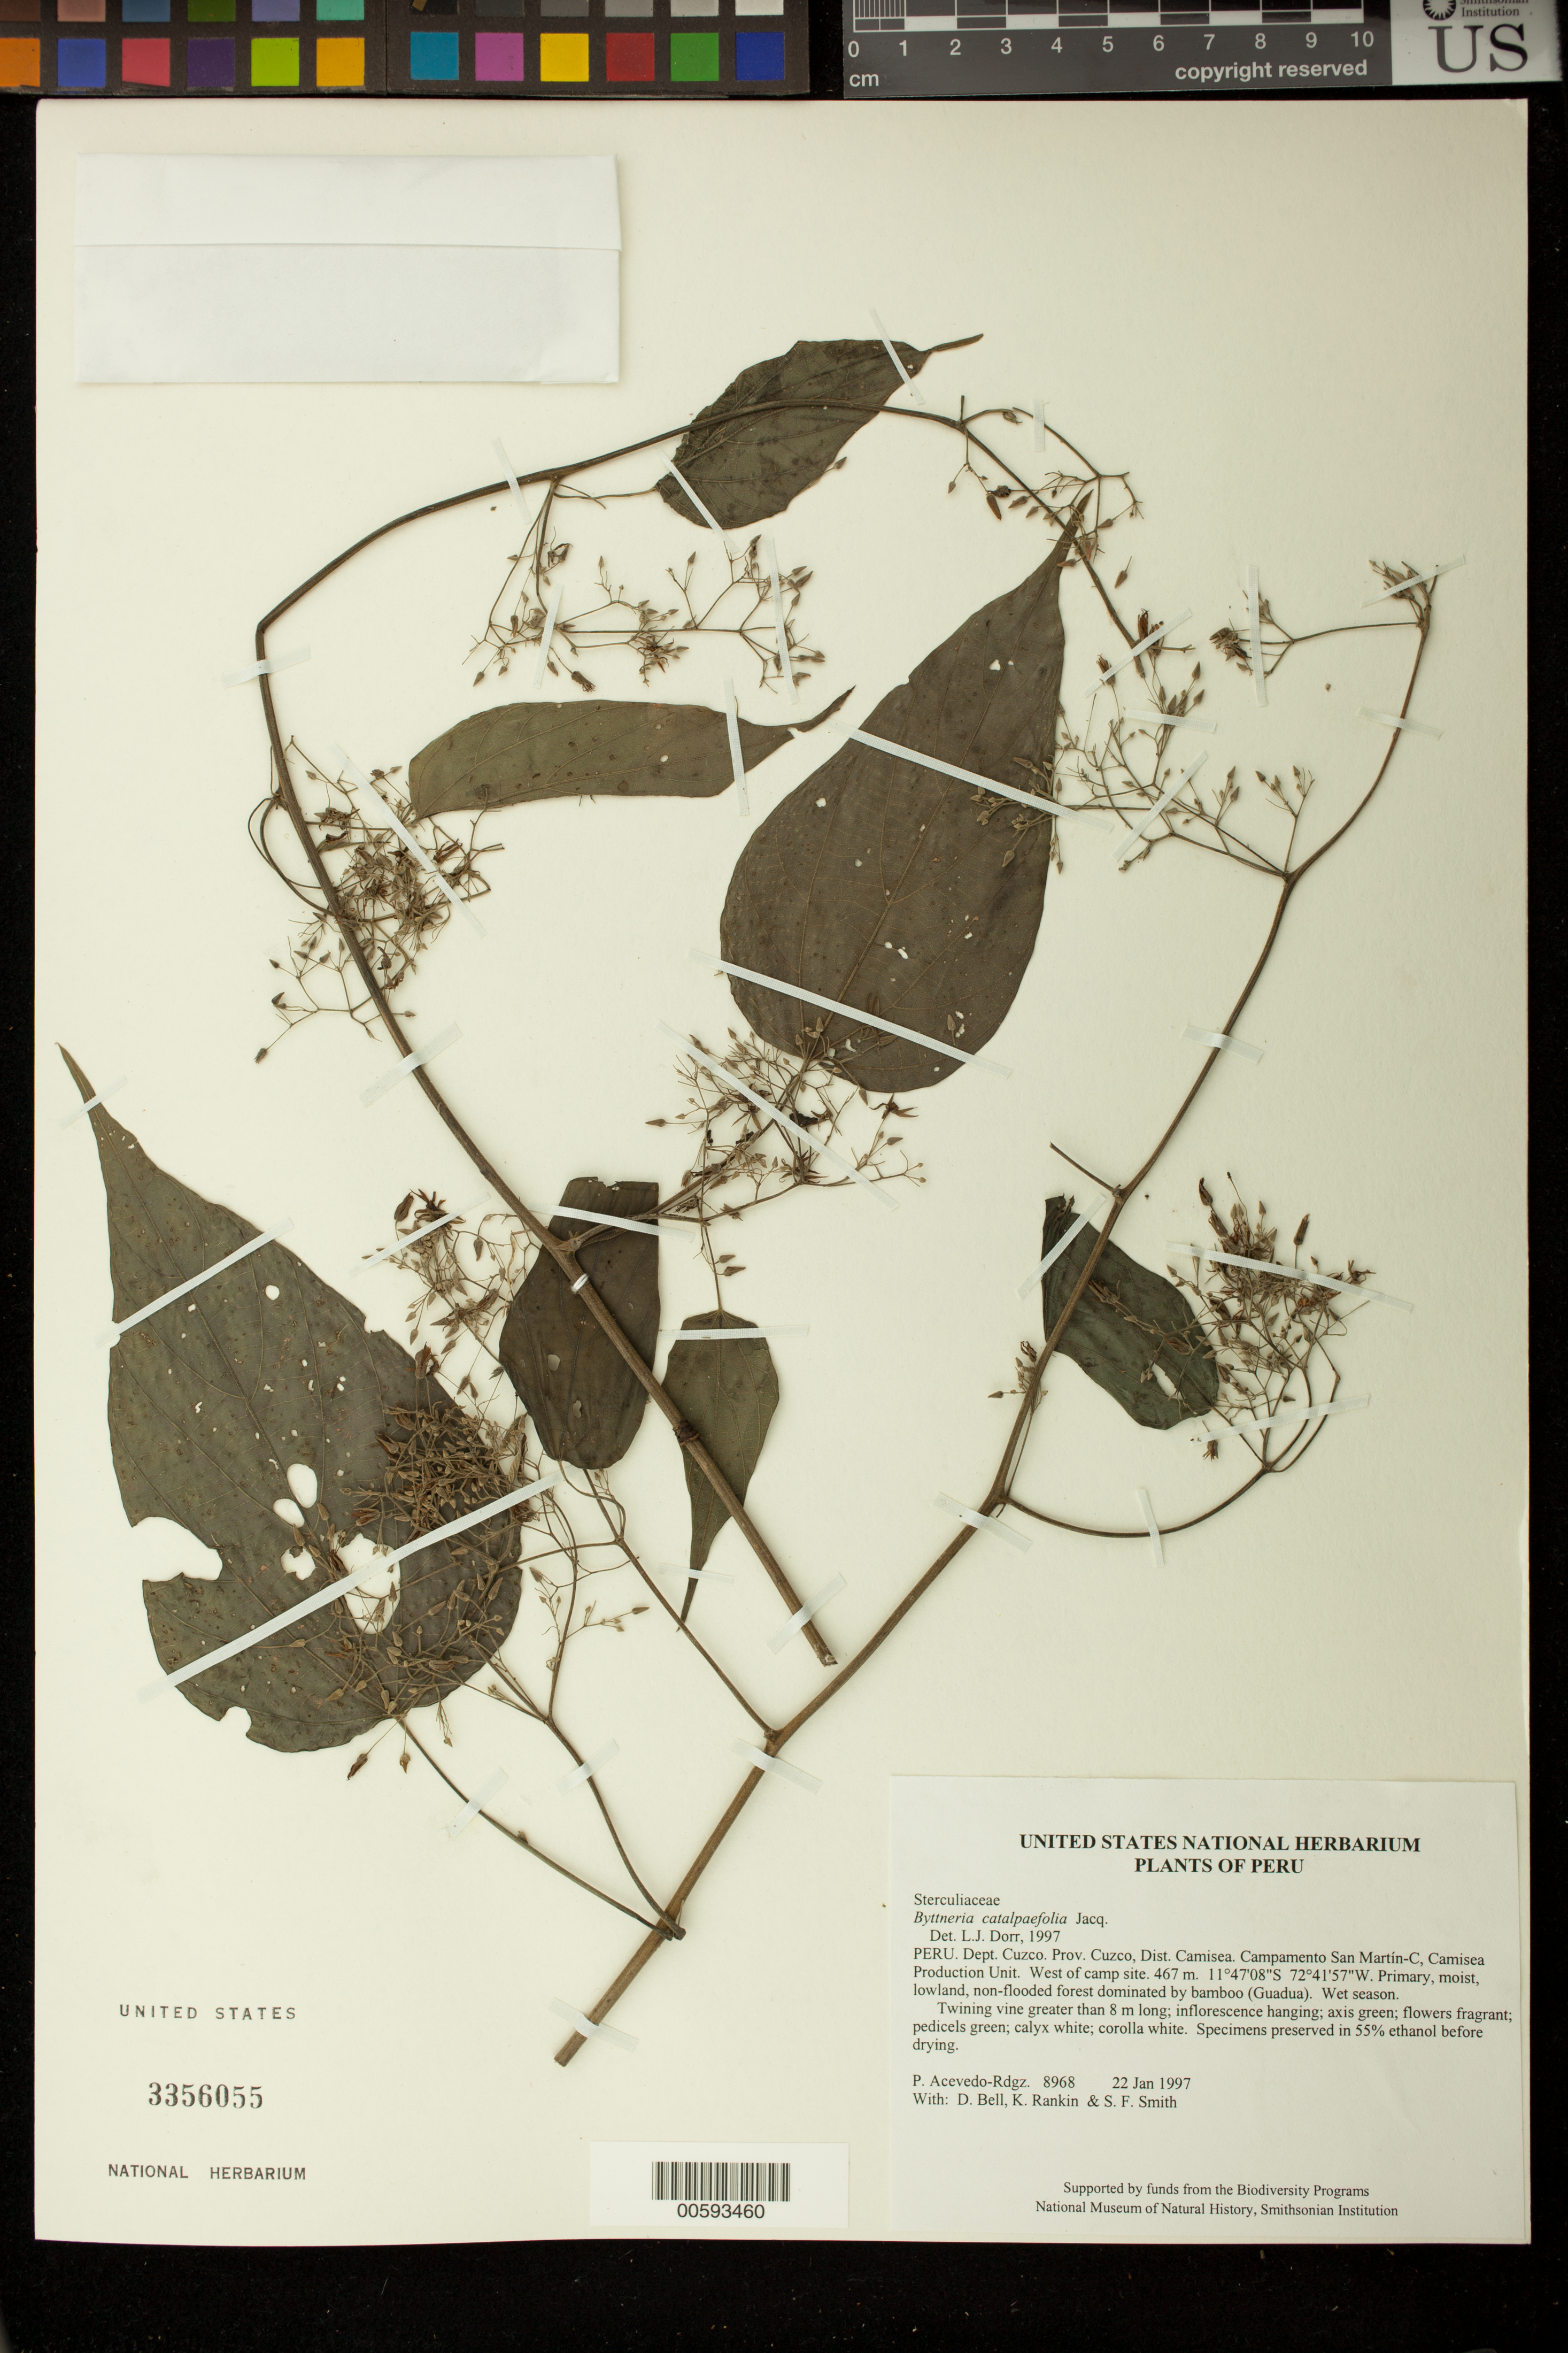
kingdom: Plantae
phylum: Tracheophyta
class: Magnoliopsida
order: Malvales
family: Malvaceae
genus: Byttneria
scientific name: Byttneria catalpifolia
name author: Jacq.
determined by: Dorr, L. J., (BOT), Smithsonian Institution - National Museum of Natural History (UNITED STATES)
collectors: P. Acevedo-Rodr., D. A. Bell, K. B. Rankin & S.F. Smith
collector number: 8968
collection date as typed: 22 Jan 1997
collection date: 1997-01-22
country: Peru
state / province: Cusco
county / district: Cusco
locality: Districto Camisea, Campamento San Martín-C, Camisea Production Unit. West of camp site.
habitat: Primary, moist, lowland, non-flooded forest dominated by bamboo (Guadua). Wet season.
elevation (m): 467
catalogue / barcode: US 3356055